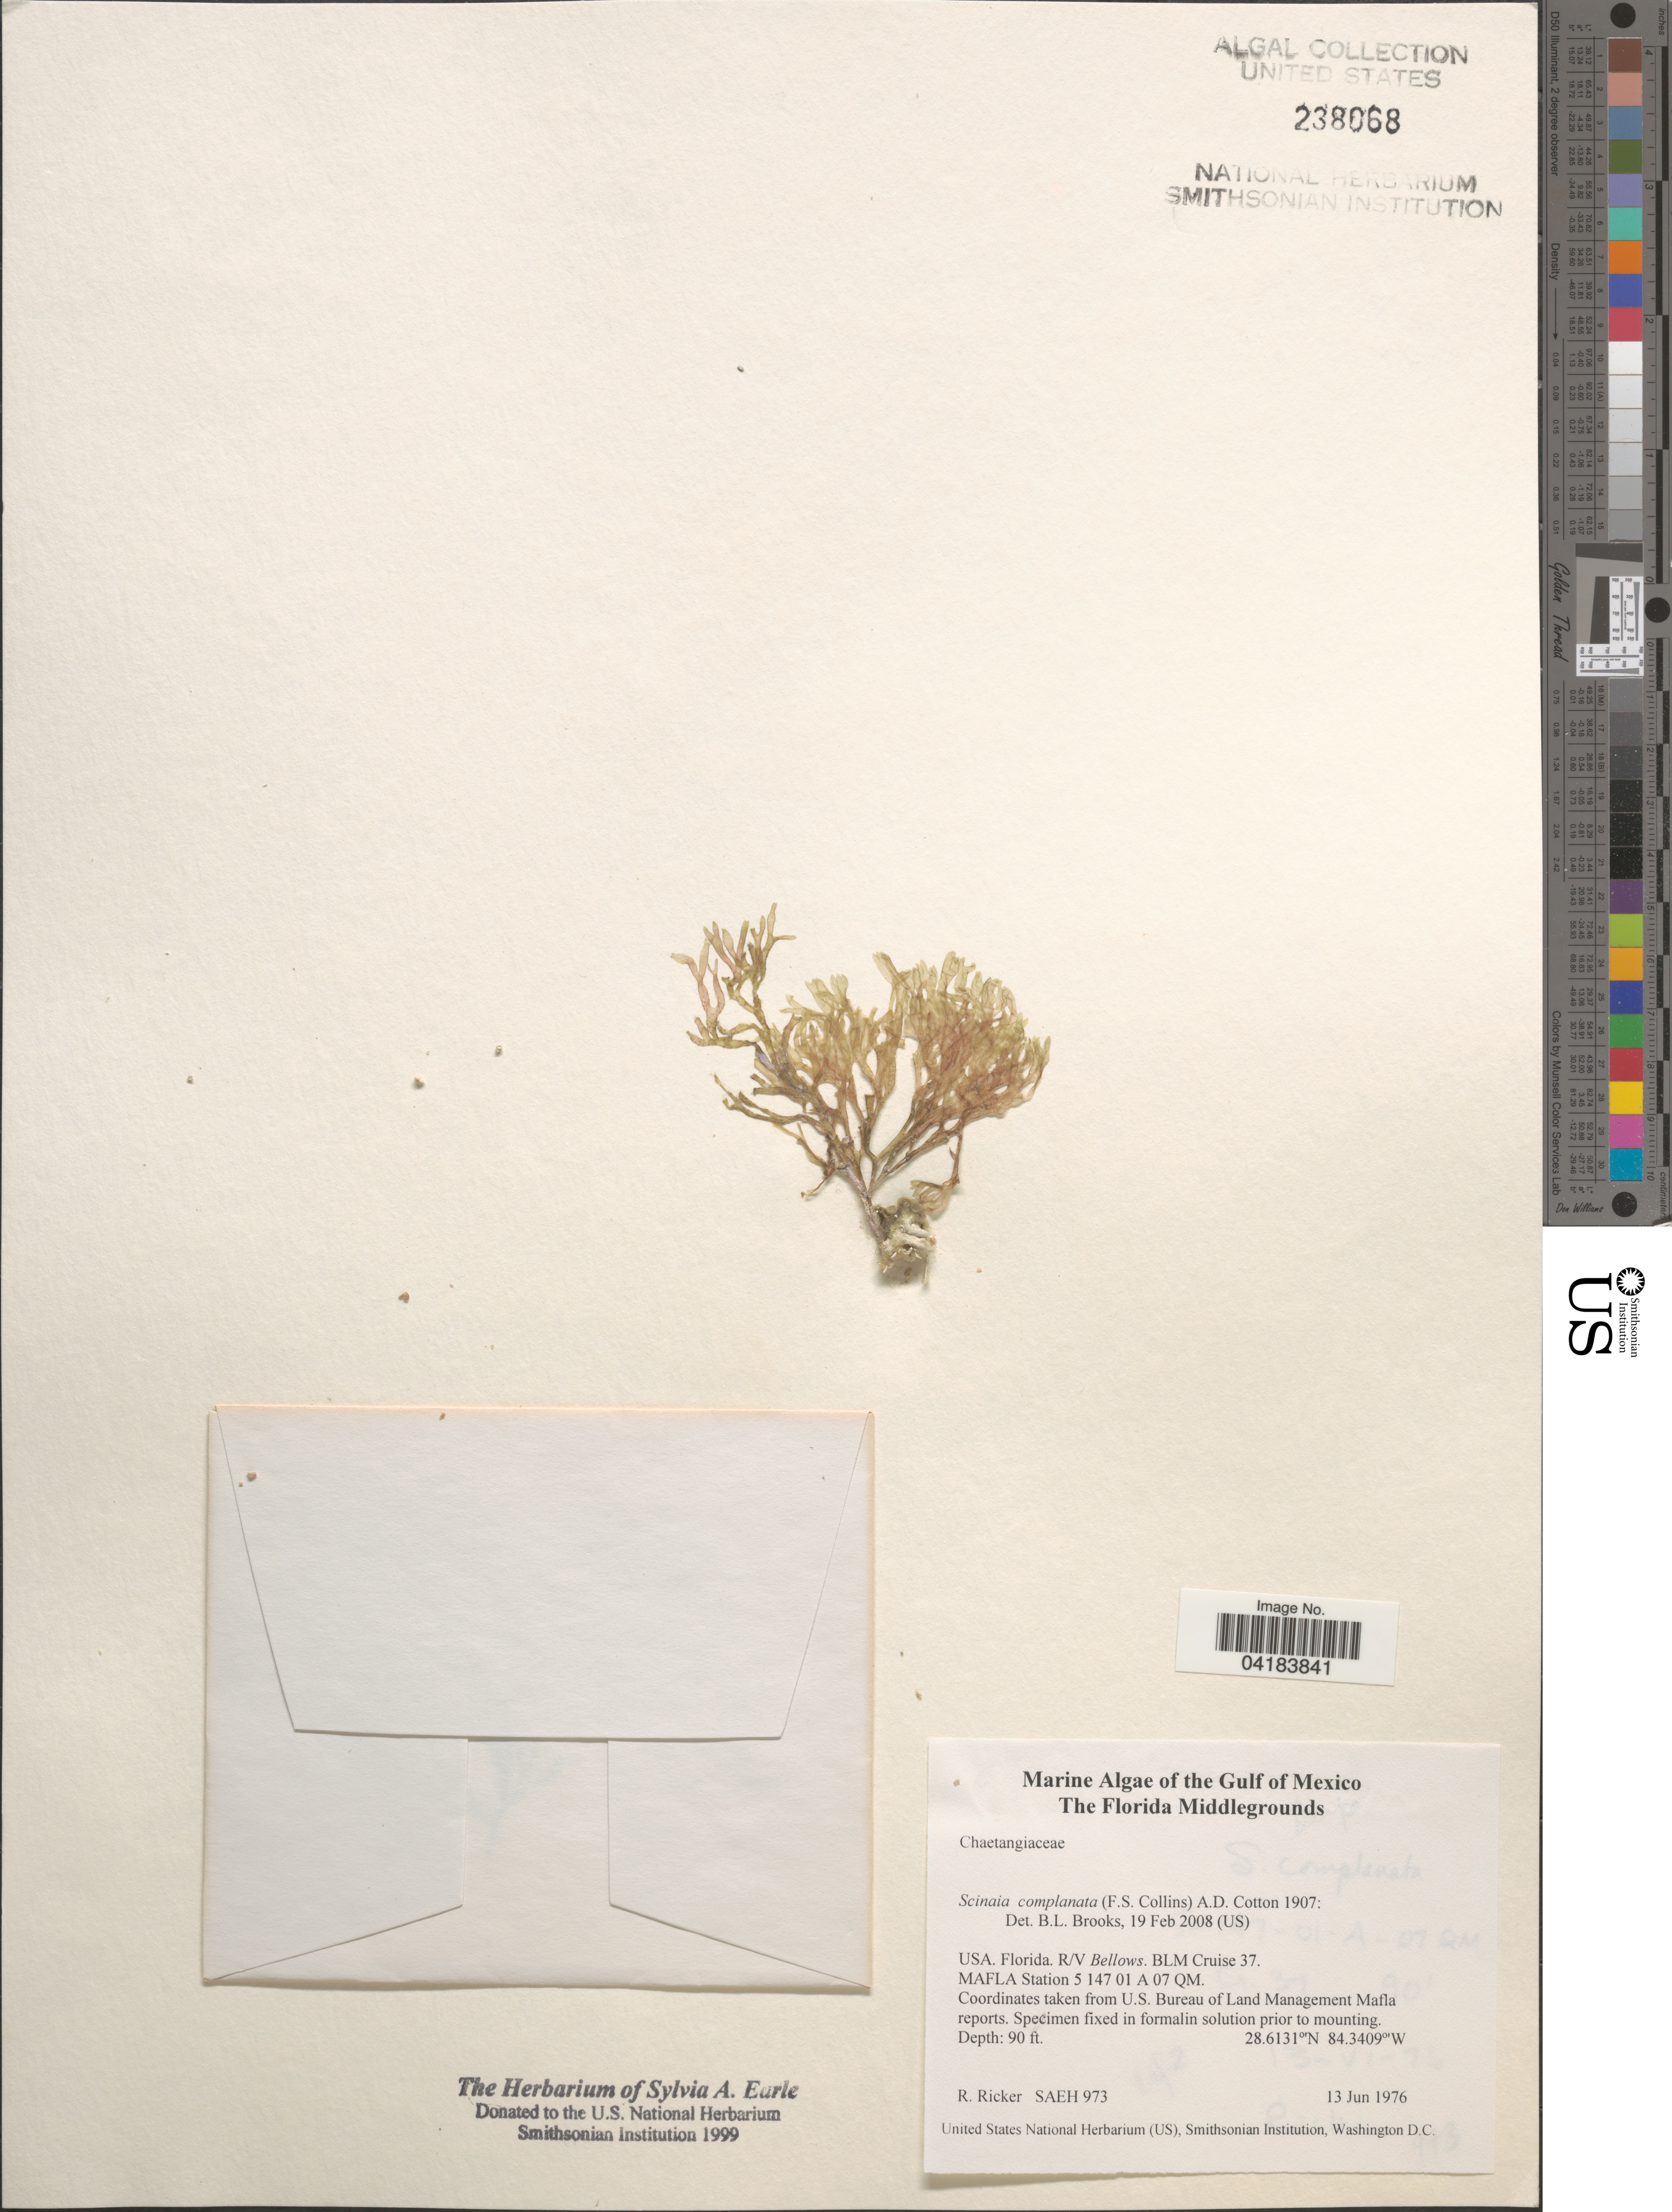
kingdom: Plantae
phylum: Rhodophyta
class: Florideophyceae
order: Nemaliales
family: Scinaiaceae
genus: Scinaia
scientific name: Scinaia complanata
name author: (Collins in Collins et al.) Cotton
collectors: R. Ricker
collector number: SAEH973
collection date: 1976-06-13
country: United States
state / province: Florida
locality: Gulf of Mexico. The Florida Middlegrounds. R/V Bellows. BLM Cruise 37. MAFLA Station 5 147 01 A 07 QM.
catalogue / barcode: US 238068